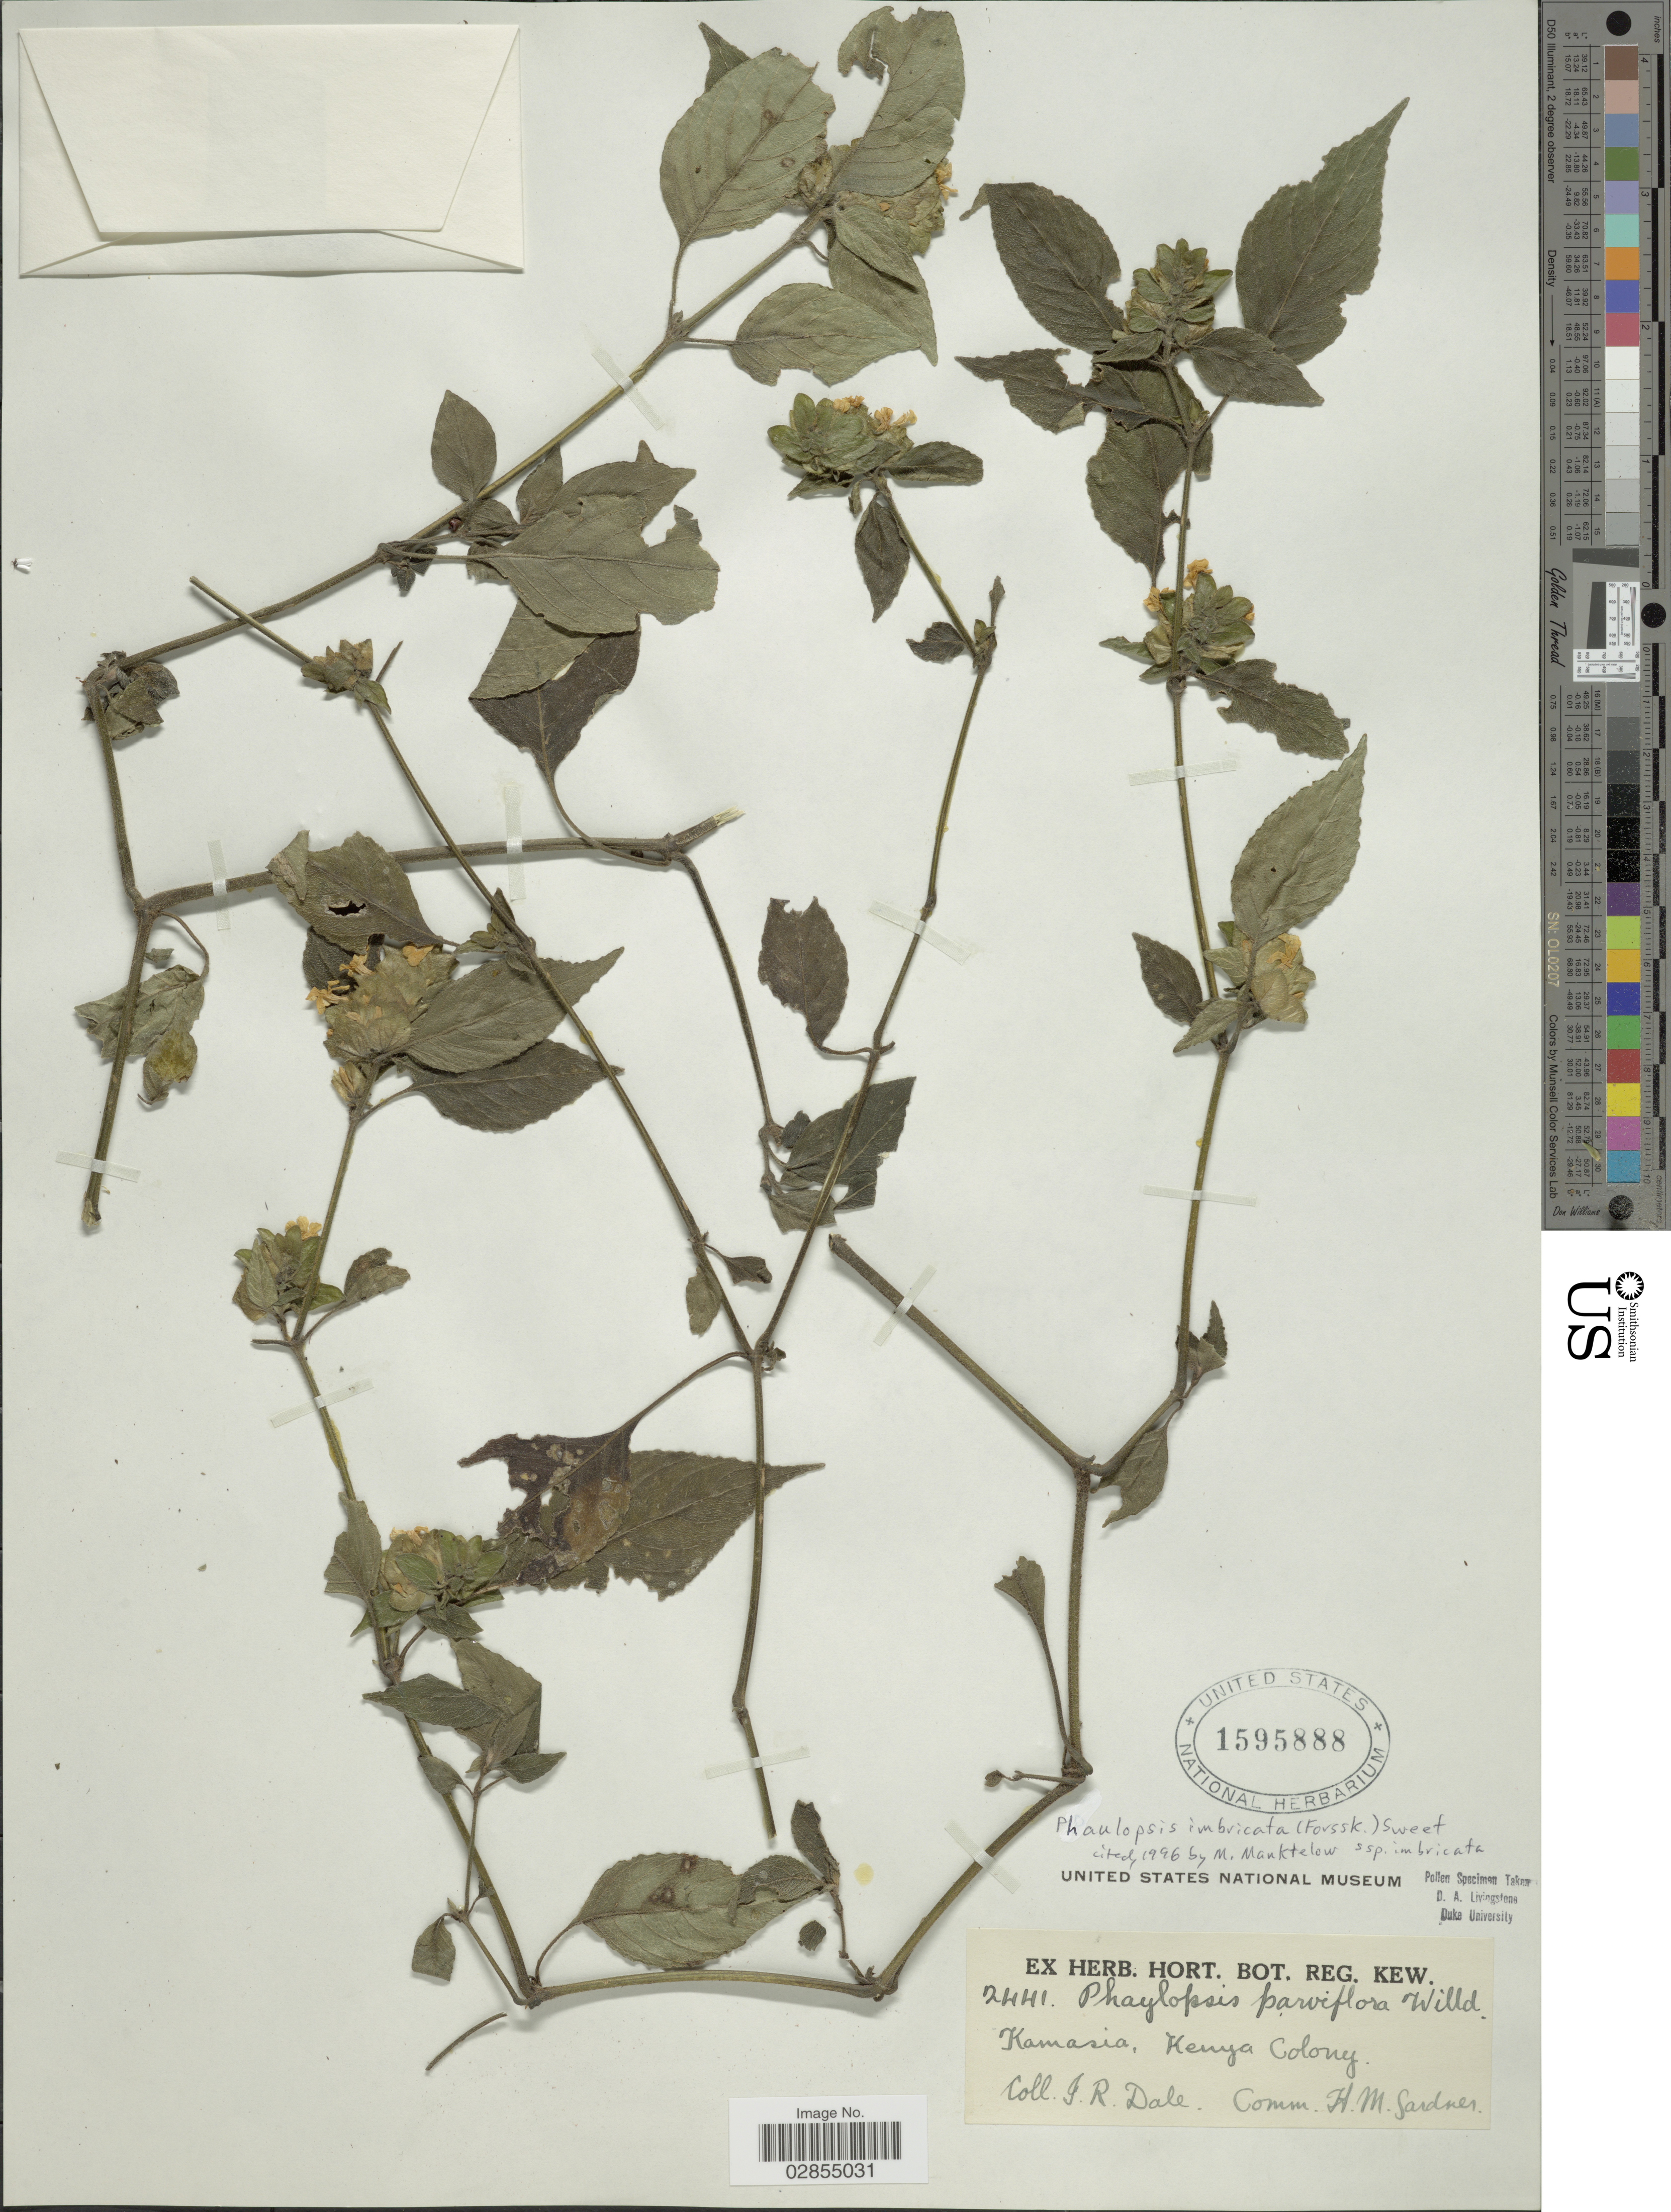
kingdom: Plantae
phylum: Tracheophyta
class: Magnoliopsida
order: Lamiales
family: Acanthaceae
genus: Phaulopsis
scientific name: Phaulopsis imbricata subsp. imbricata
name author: (Forssk.) Sweet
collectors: I. Dale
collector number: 2441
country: Kenya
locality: Kamasia, Kenya Colony.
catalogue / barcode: US 1595888